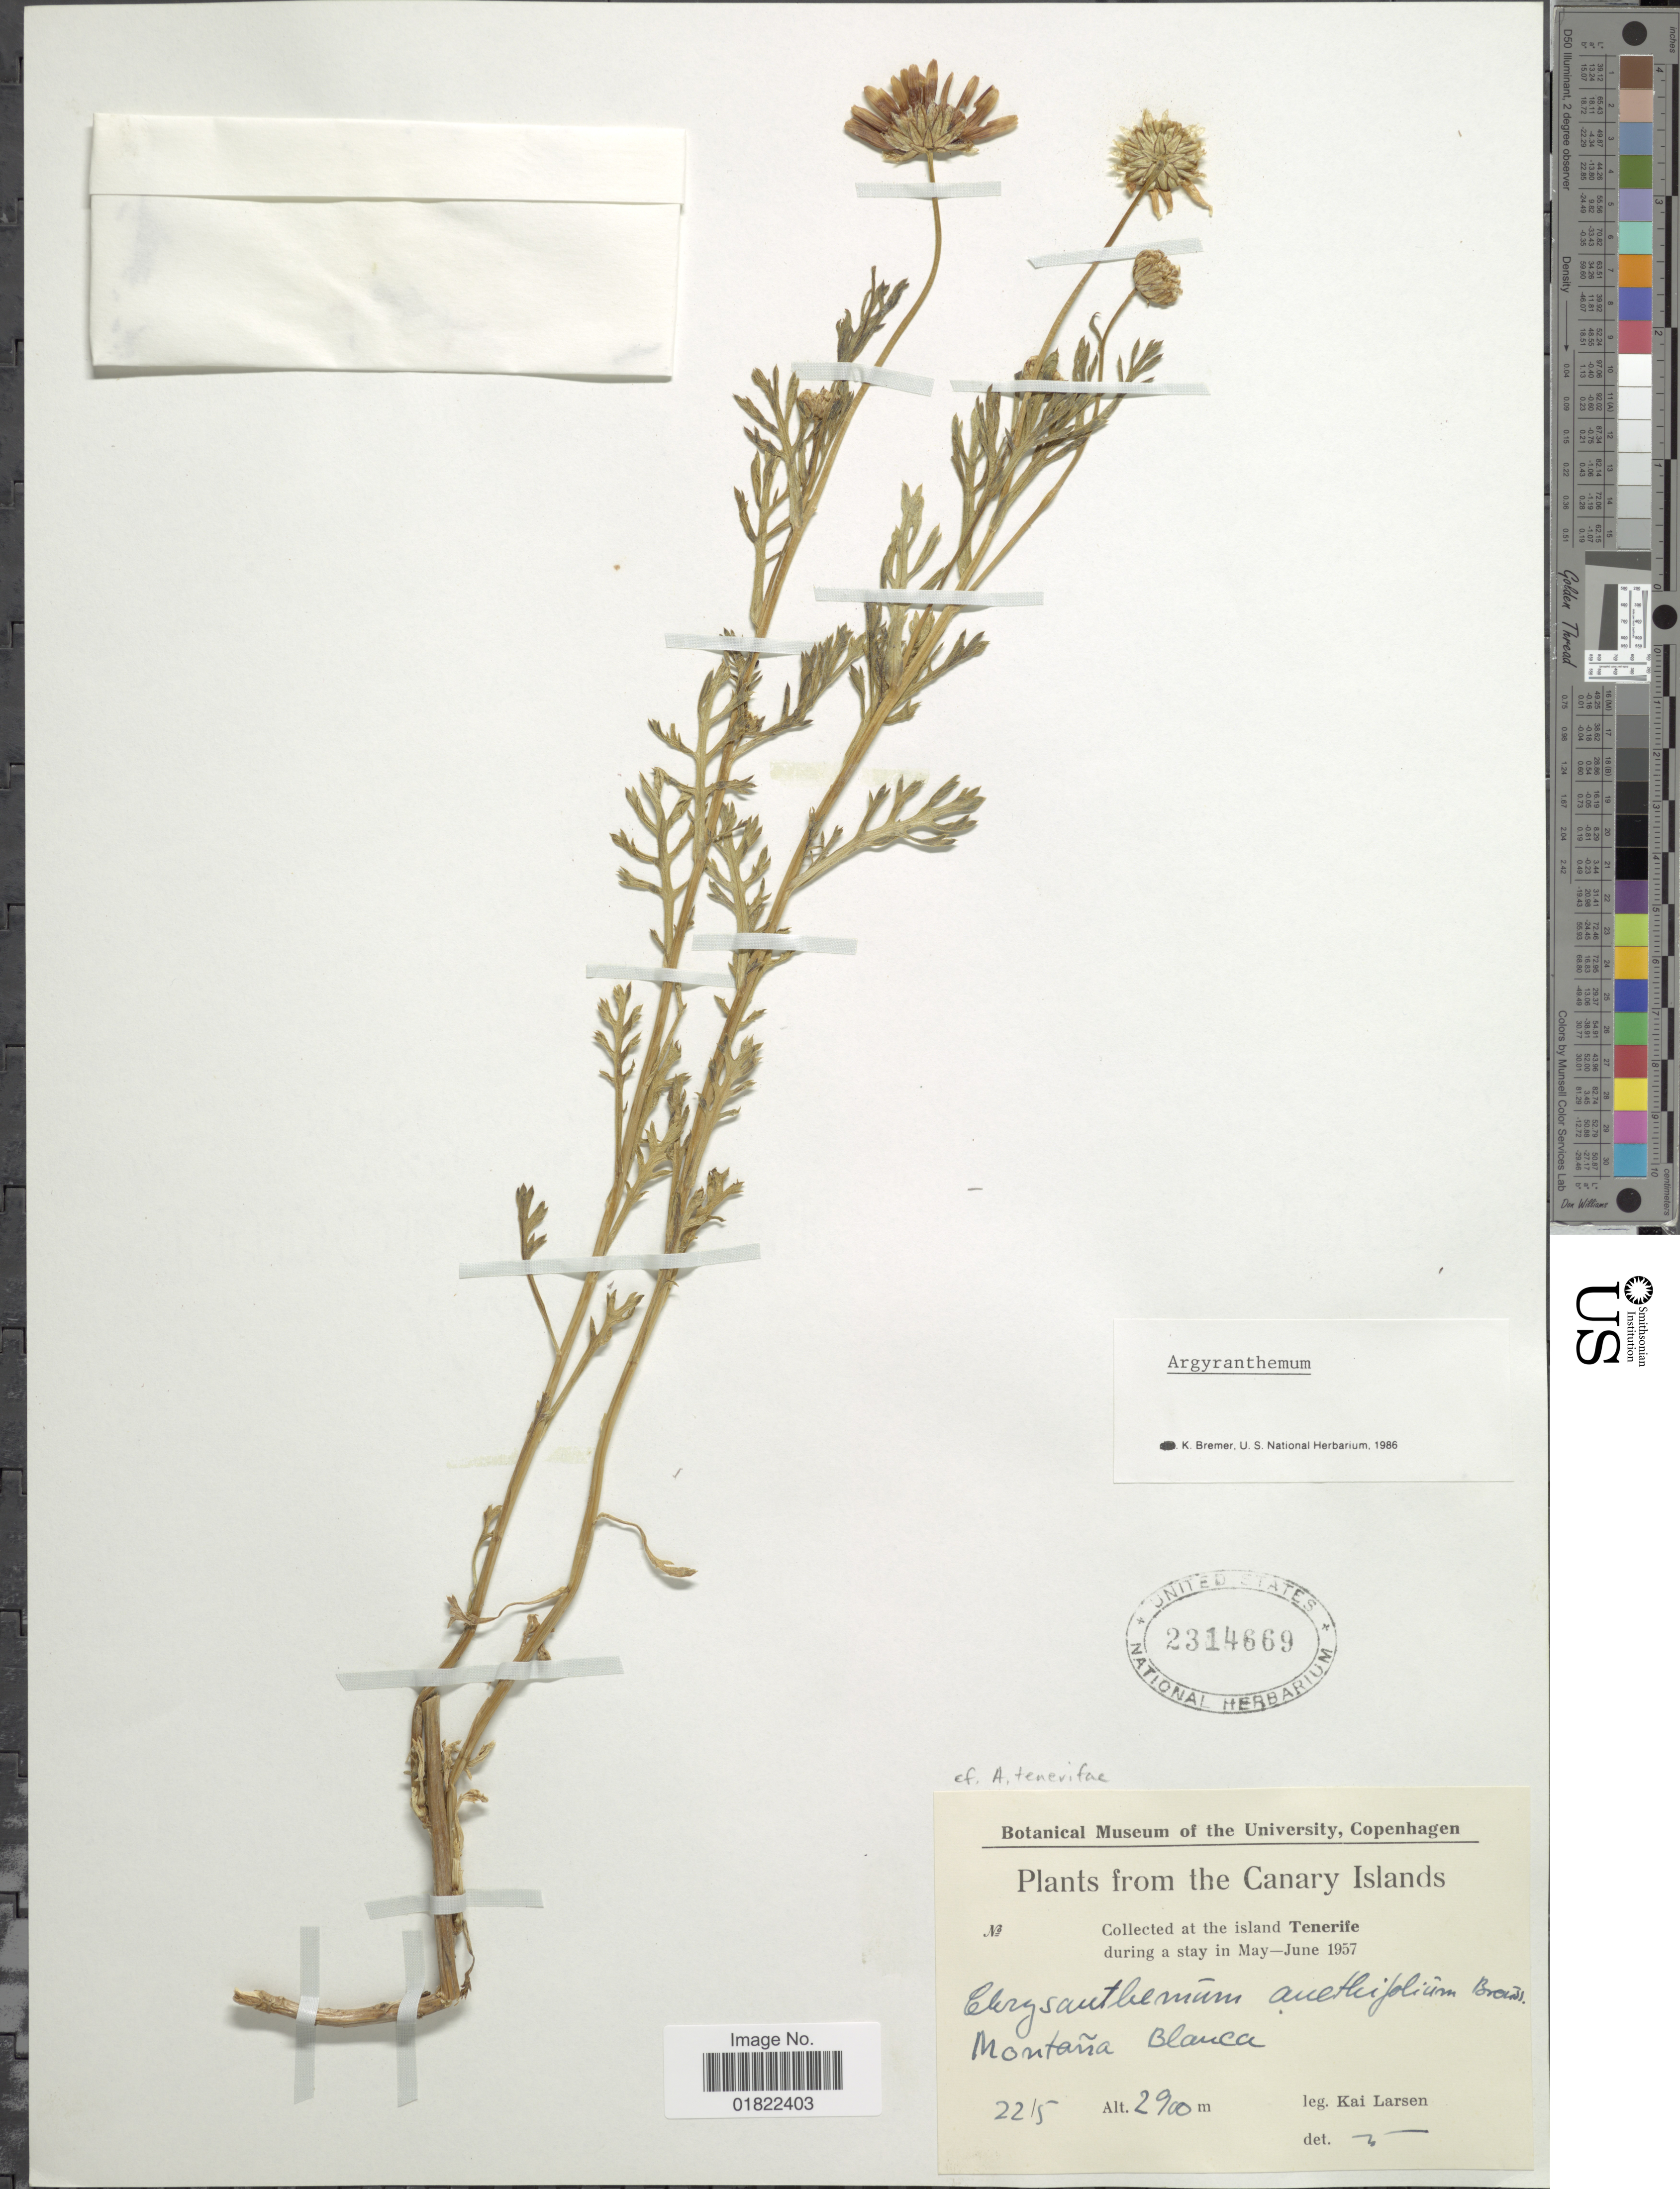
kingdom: Plantae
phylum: Tracheophyta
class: Magnoliopsida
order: Asterales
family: Asteraceae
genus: Argyranthemum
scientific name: Argyranthemum tenerifae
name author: Humphries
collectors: K. Larsen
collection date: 1957-05-22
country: Spain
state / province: Canarias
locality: The Canary Islands, At the island Tenerife, Montaña Blanca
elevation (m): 2900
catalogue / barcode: US 2314669